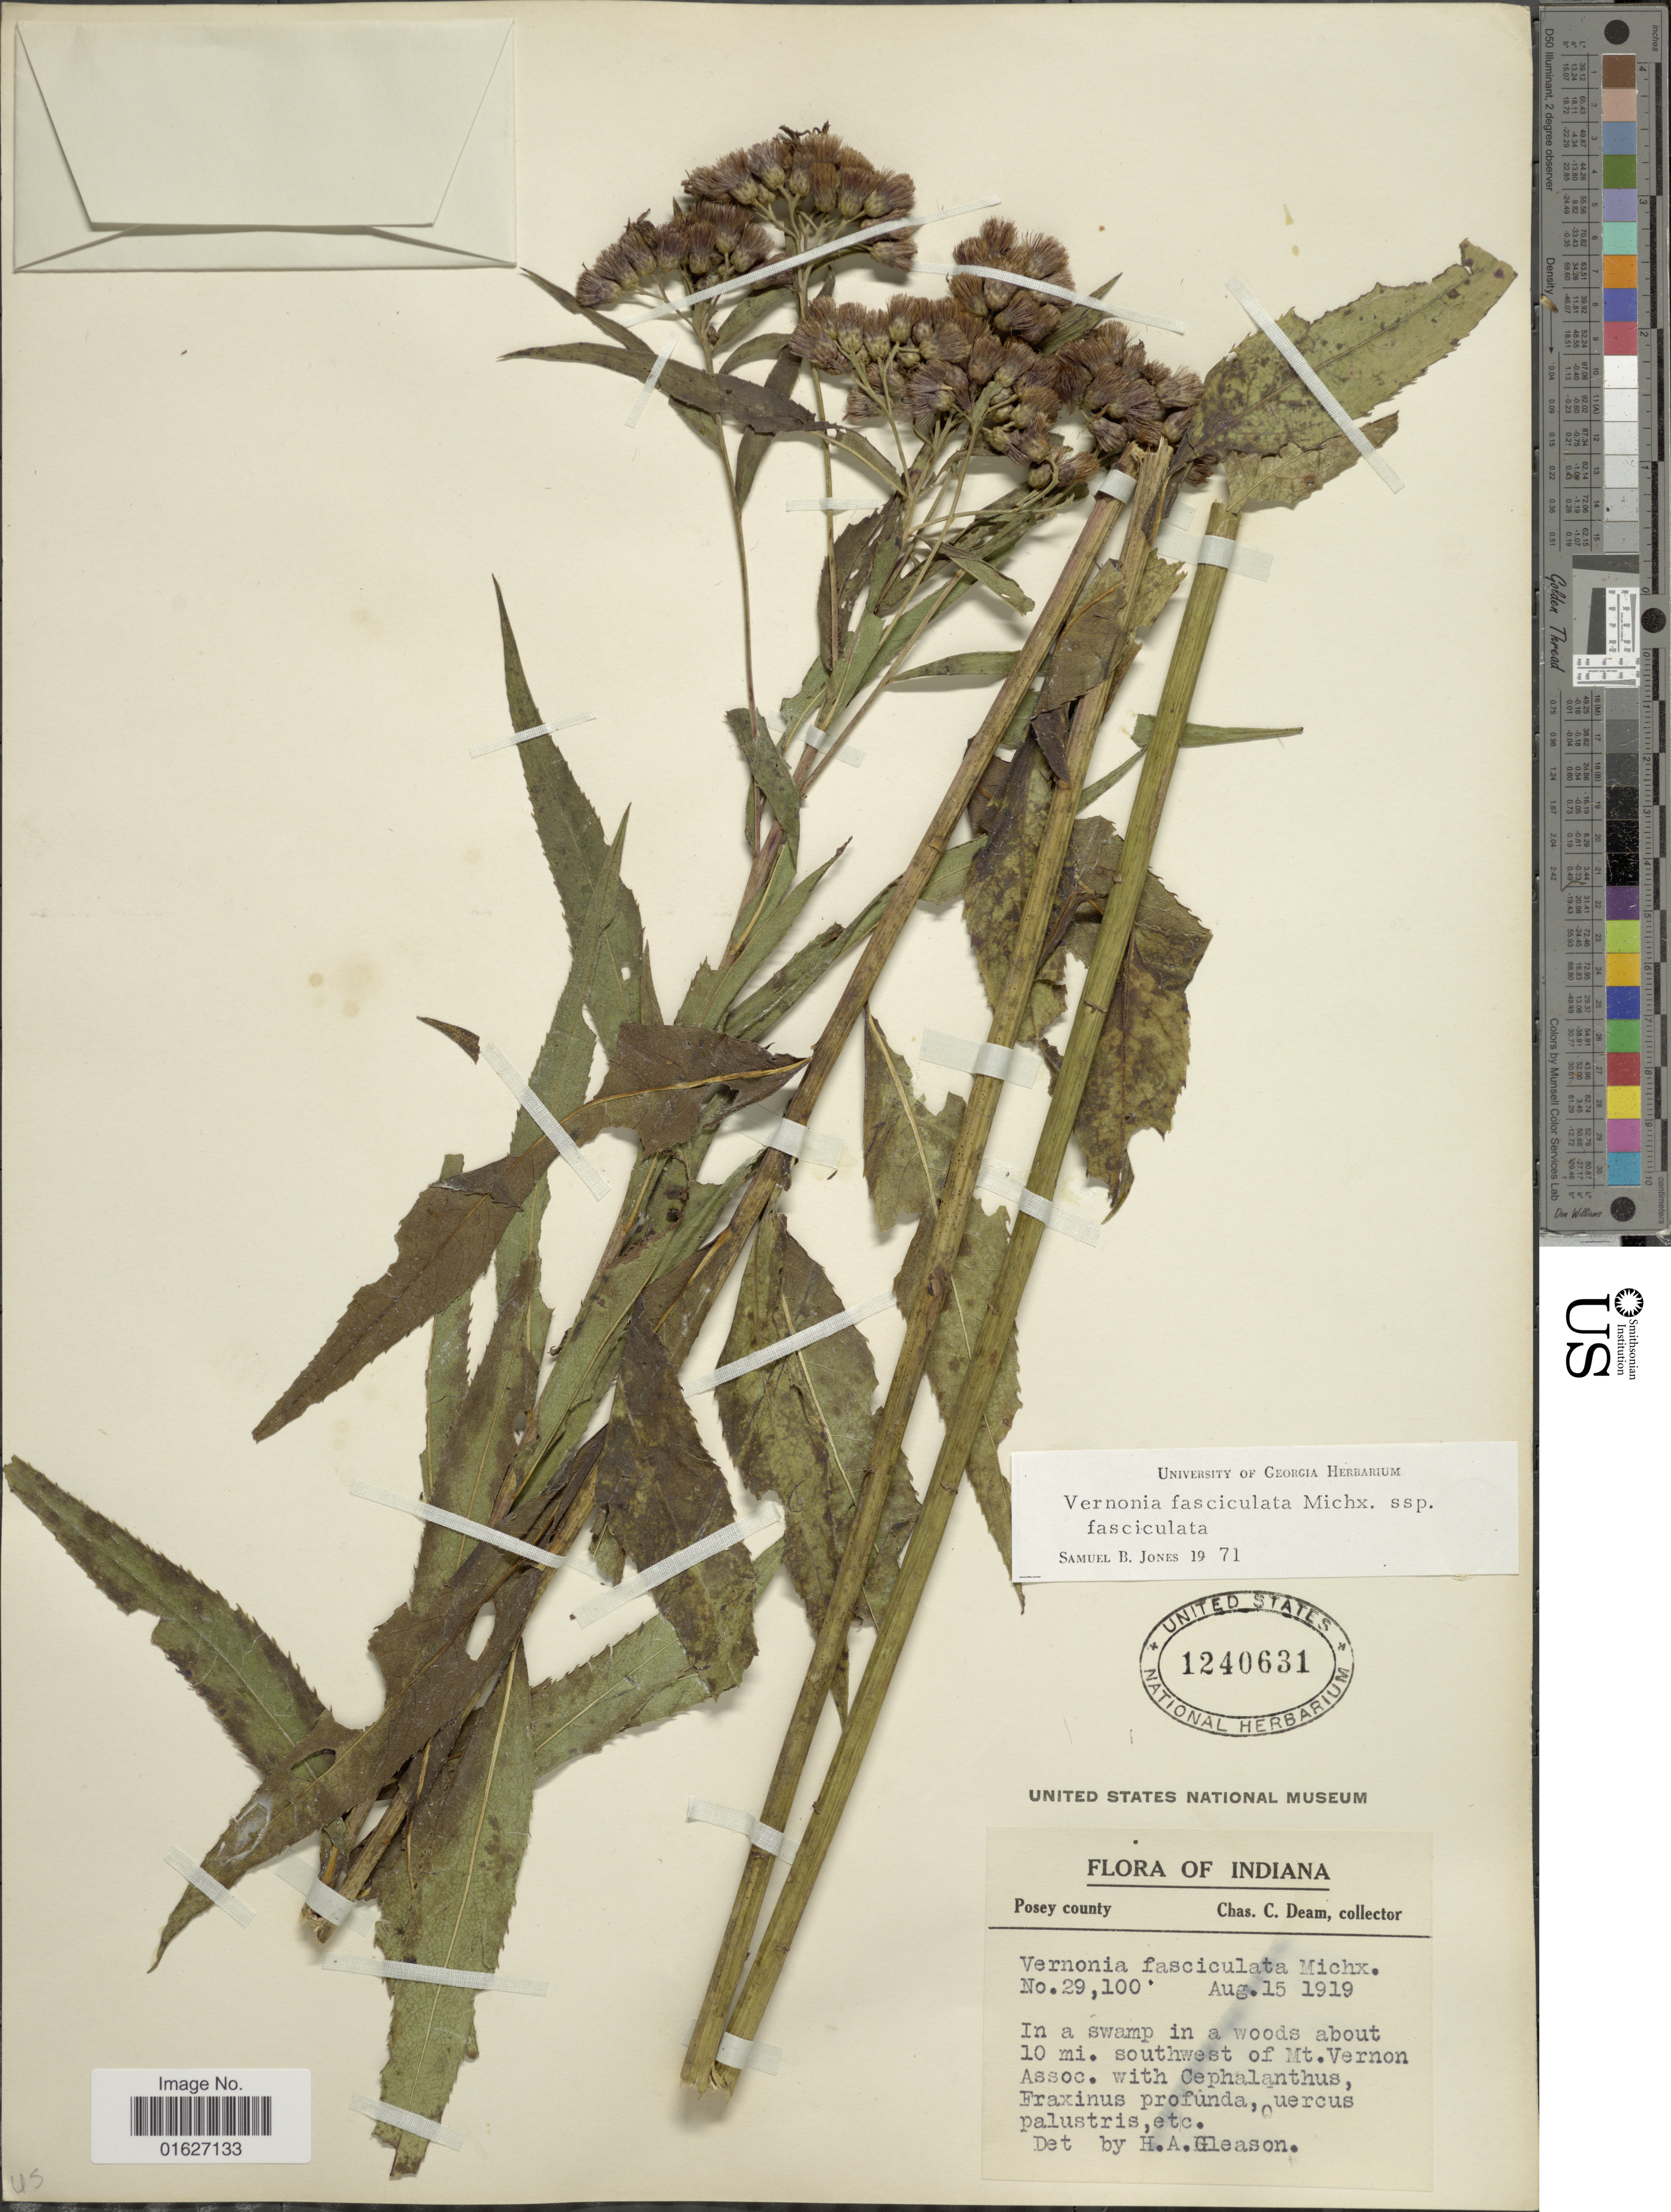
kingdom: Plantae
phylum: Tracheophyta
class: Magnoliopsida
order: Asterales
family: Asteraceae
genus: Vernonia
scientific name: Vernonia fasciculata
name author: Michx.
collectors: C. C. Deam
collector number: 29100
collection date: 1919-08-15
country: United States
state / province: Indiana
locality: In a swamp in a woods about 10 mi. southwest of Mt. Vernon, Posey County.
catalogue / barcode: US 1240631